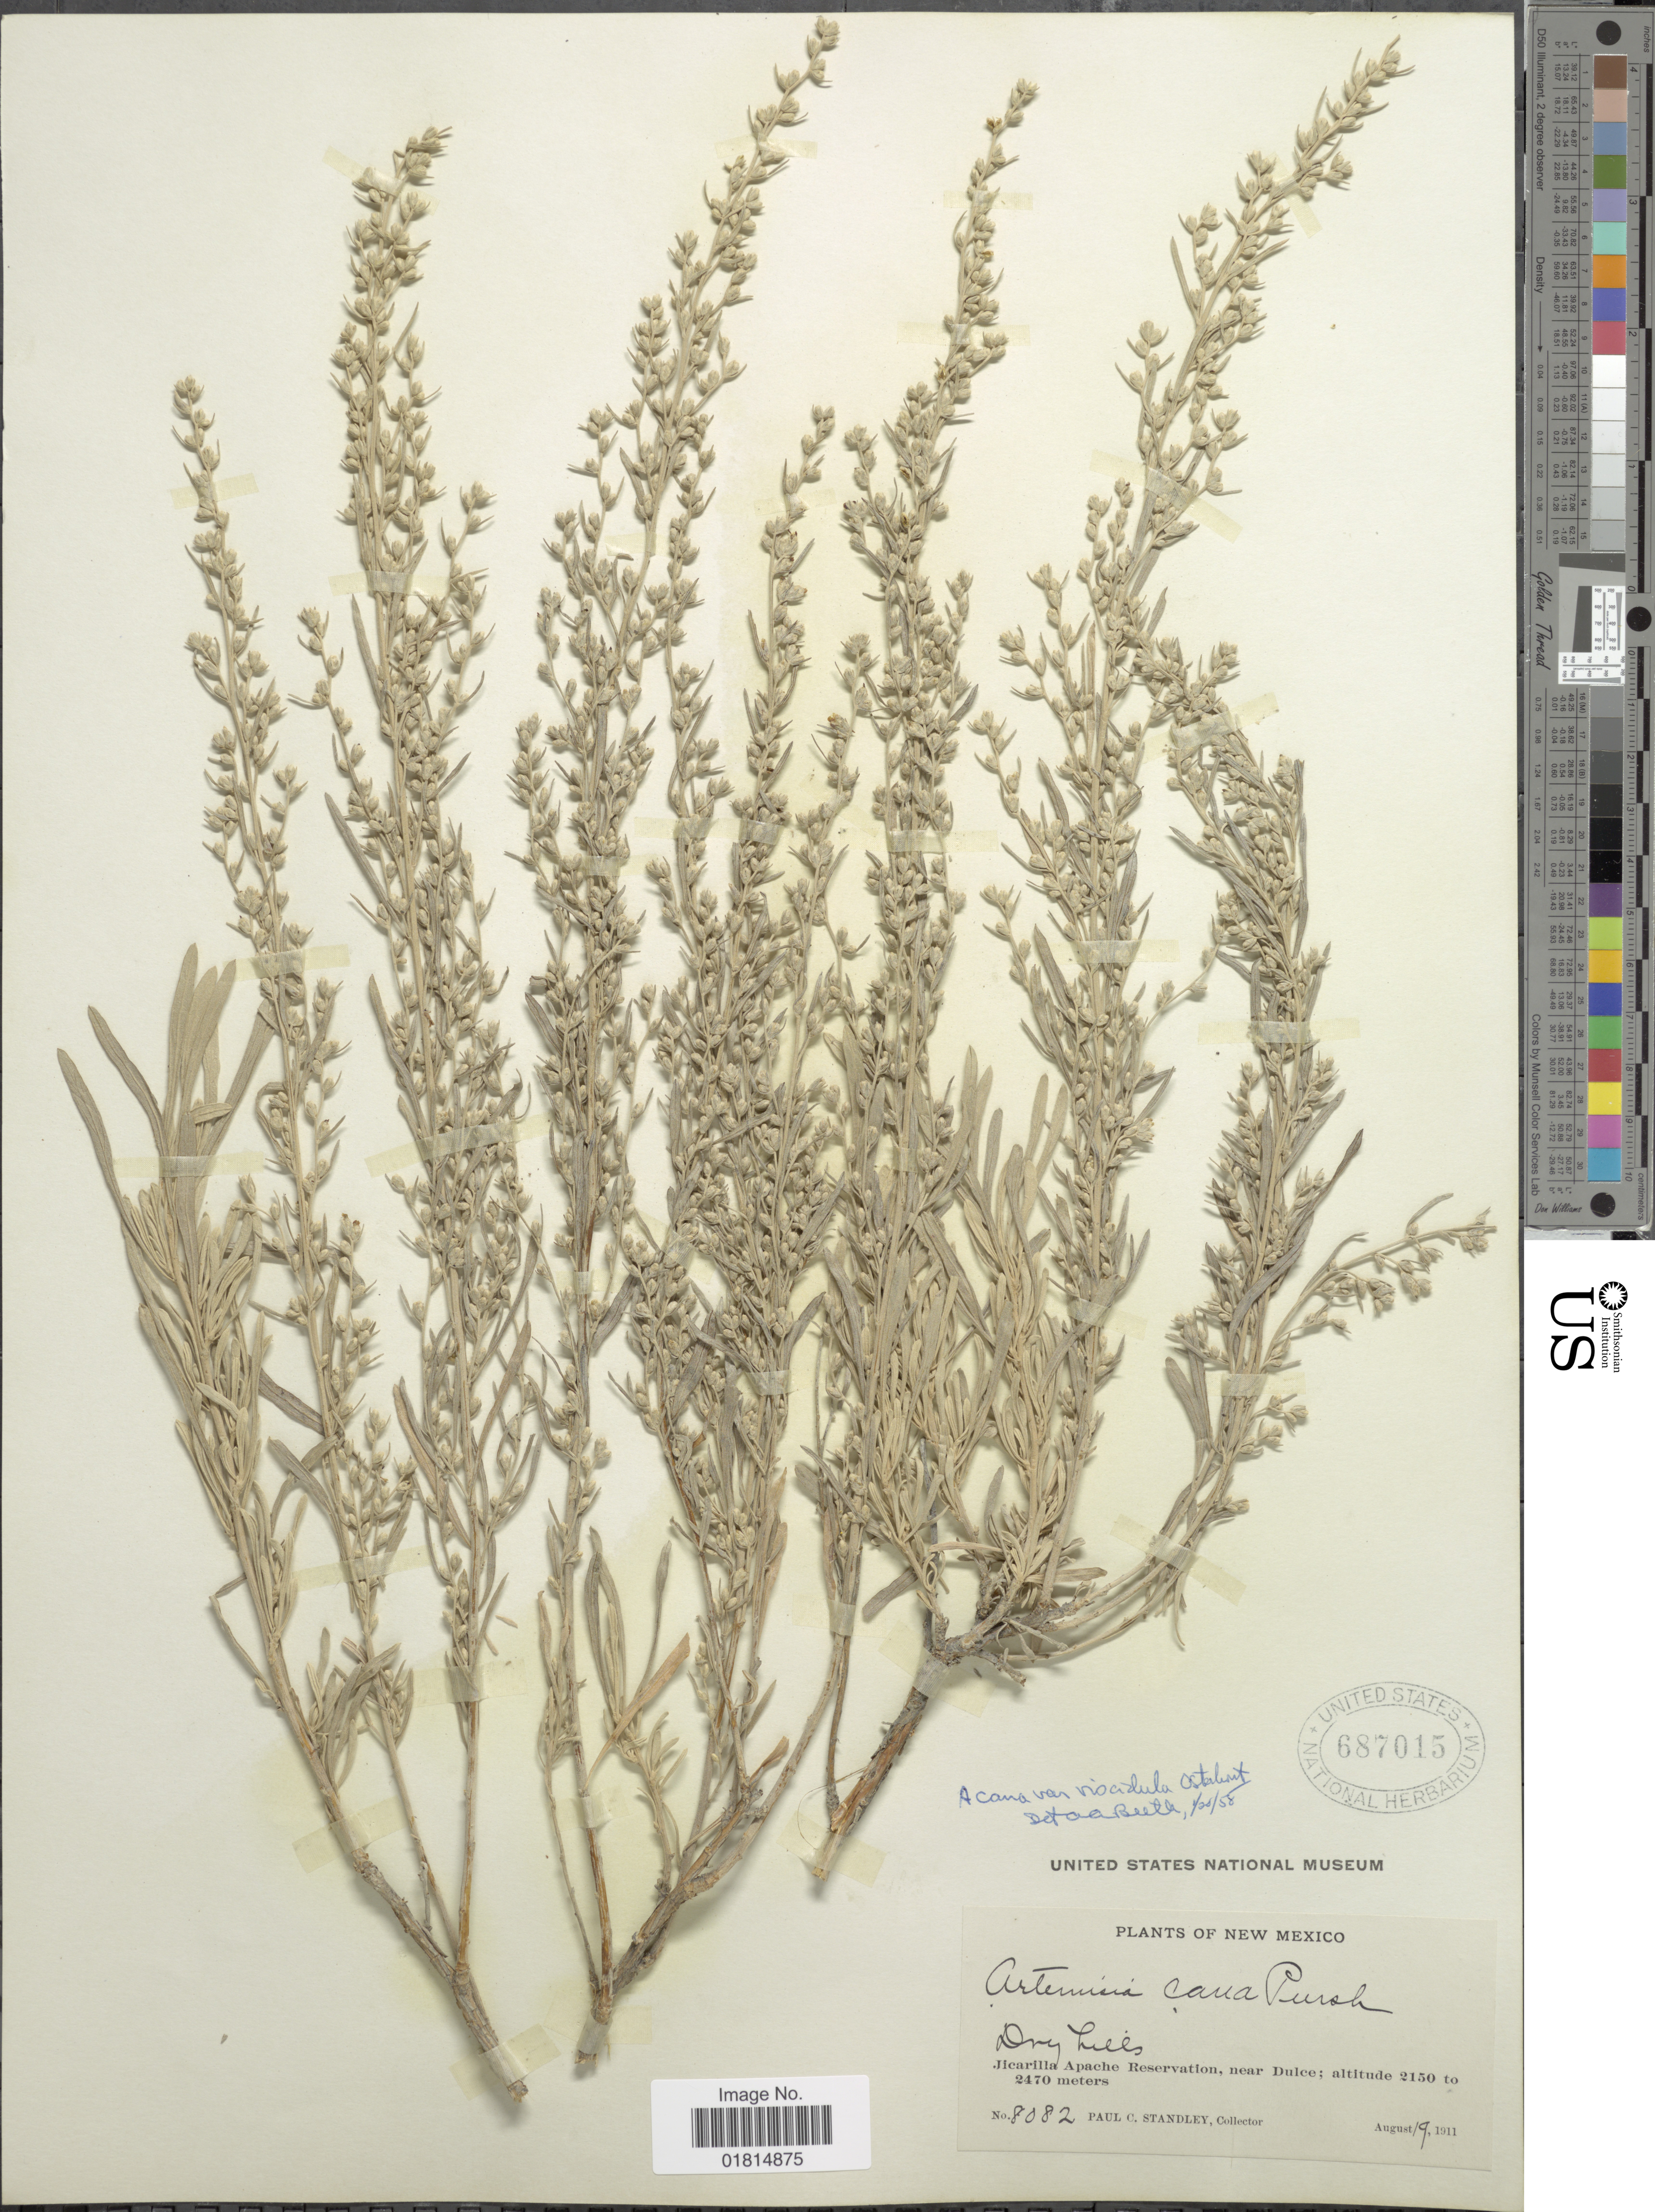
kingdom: Plantae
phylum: Tracheophyta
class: Magnoliopsida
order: Asterales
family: Asteraceae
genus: Artemisia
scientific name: Artemisia cana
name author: Pursh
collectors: P. C. Standley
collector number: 8082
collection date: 1911-08-19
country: United States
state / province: New Mexico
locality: Dry hills. Jicarilla Apache Reservation, near Dulce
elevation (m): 2150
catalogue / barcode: US 687015